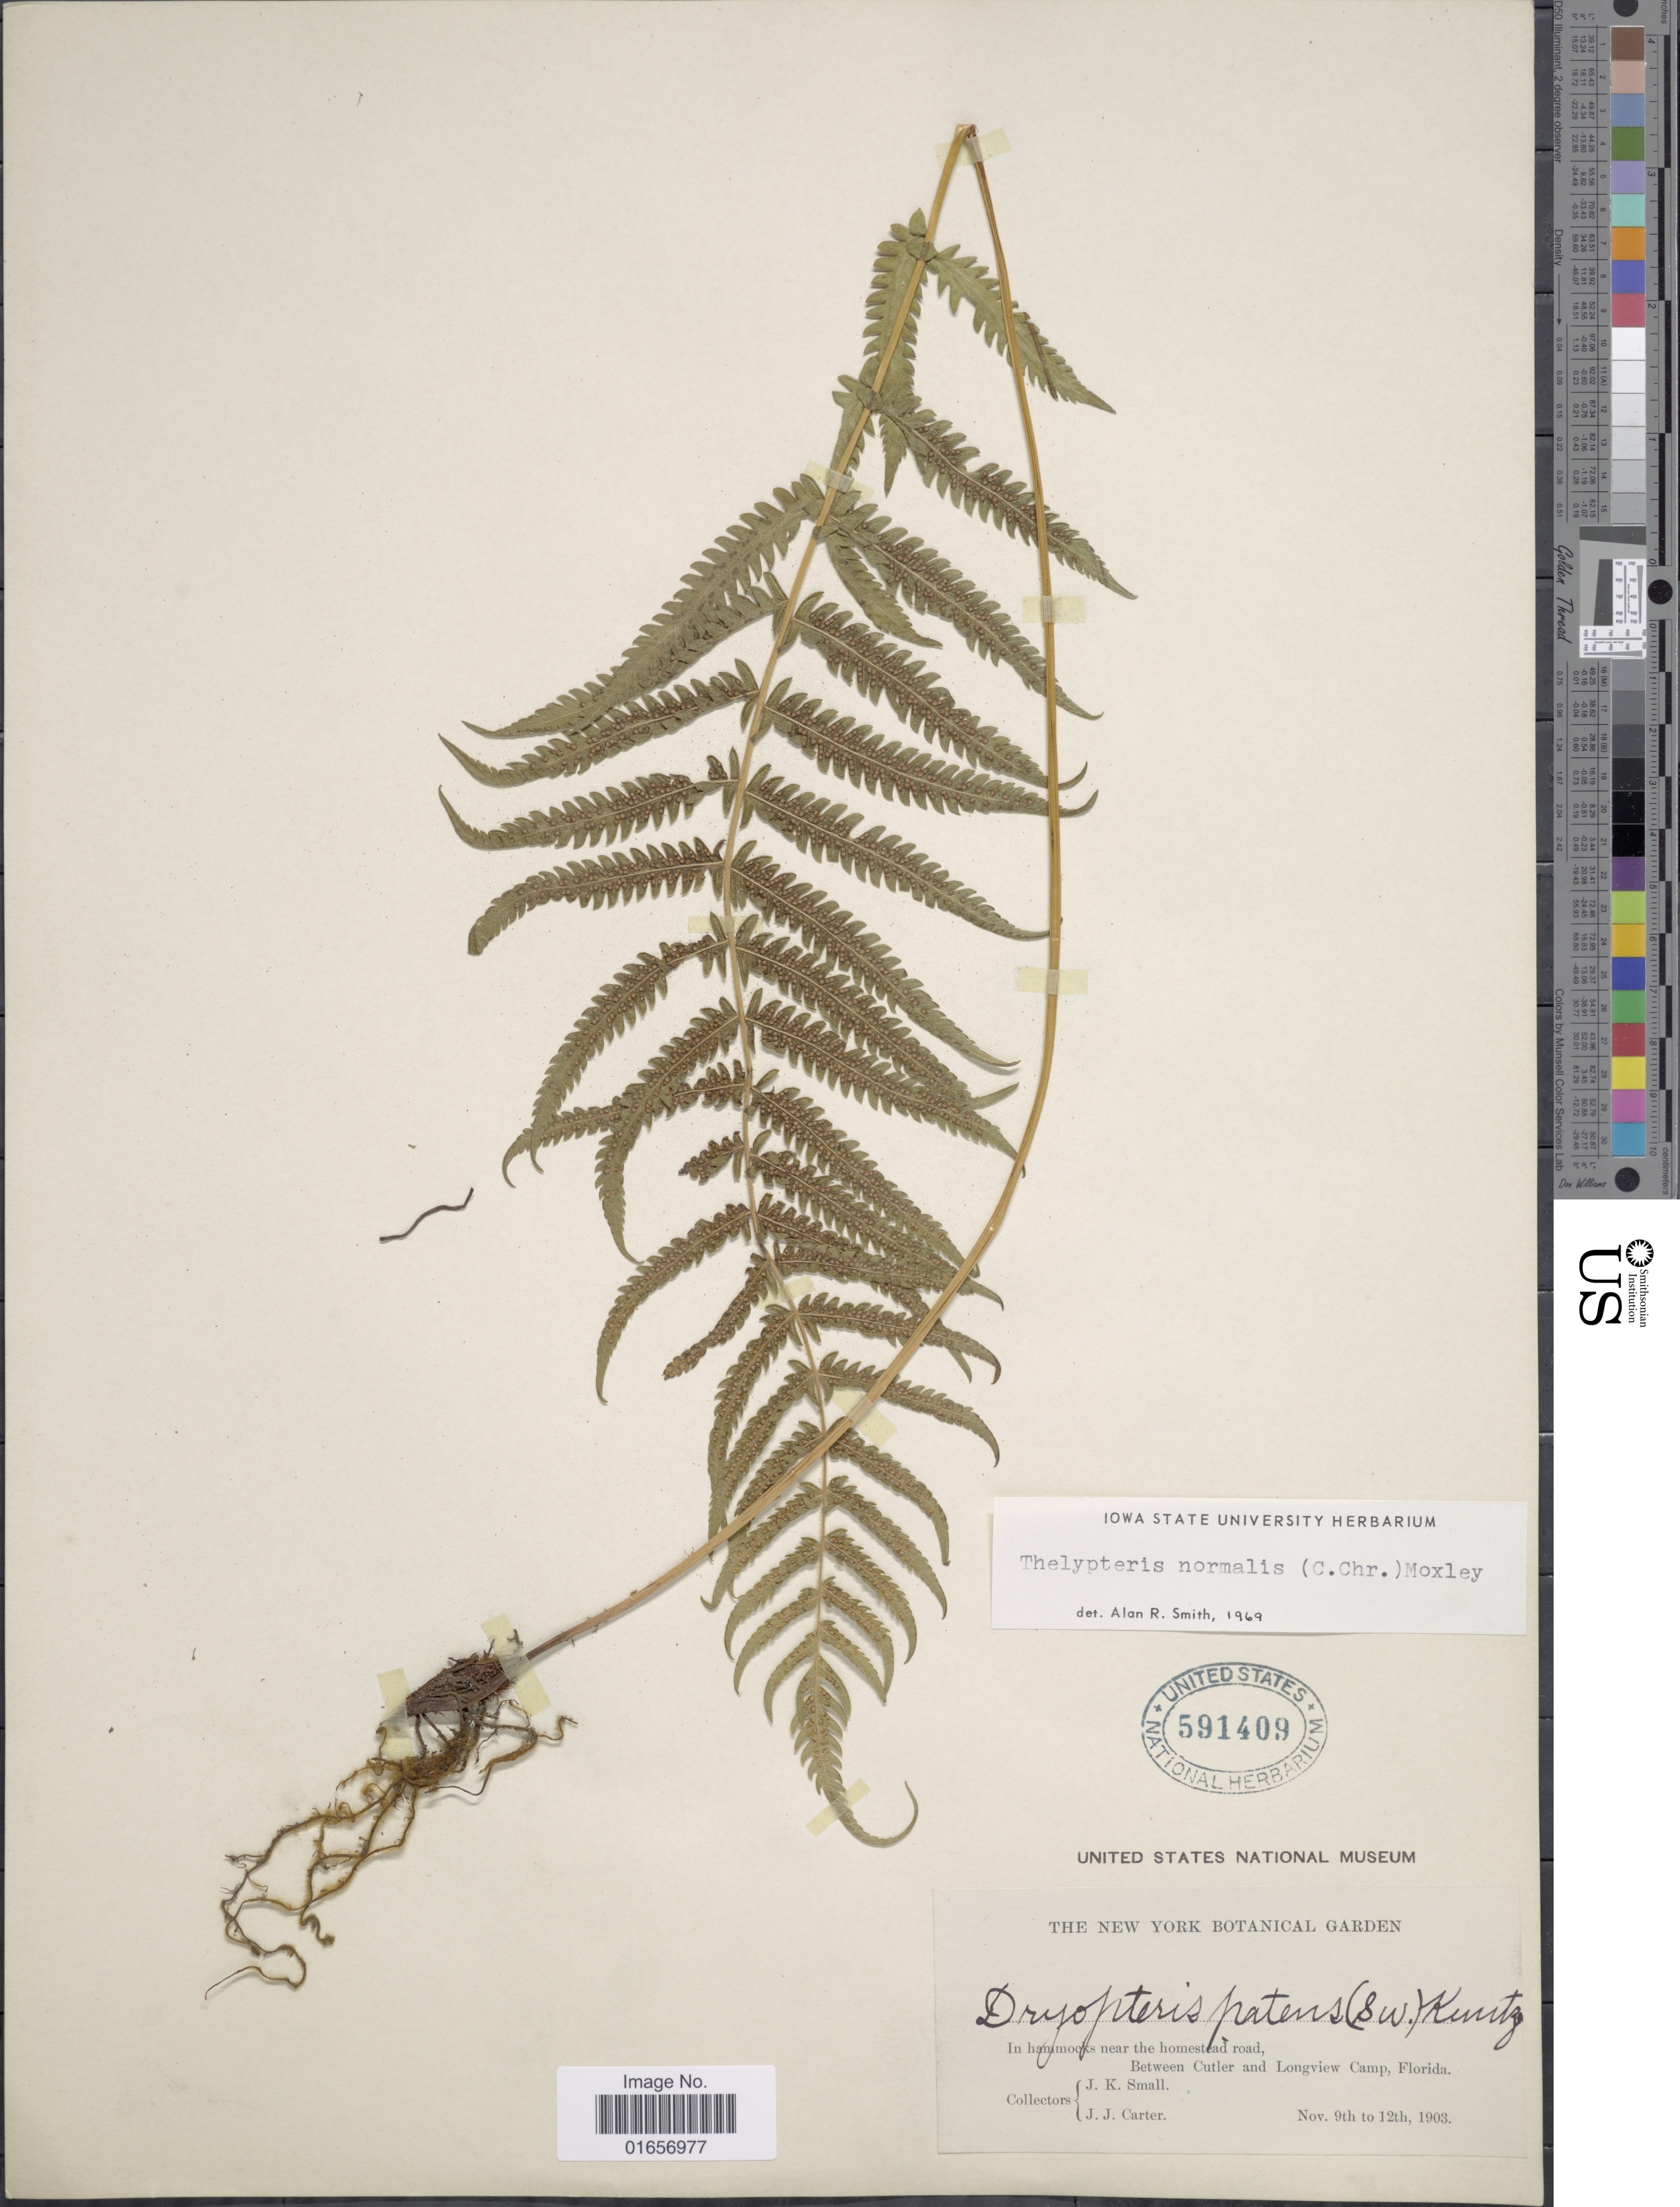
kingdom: Plantae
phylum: Tracheophyta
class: Polypodiopsida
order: Polypodiales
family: Thelypteridaceae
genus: Christella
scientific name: Christella kunthii comb. ined.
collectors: J. K. Small & J. Carter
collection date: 1903-11-09/1903-11-12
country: United States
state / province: Florida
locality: In hammocks near the homestead road, between Cutler and Longview Camp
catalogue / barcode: US 519409